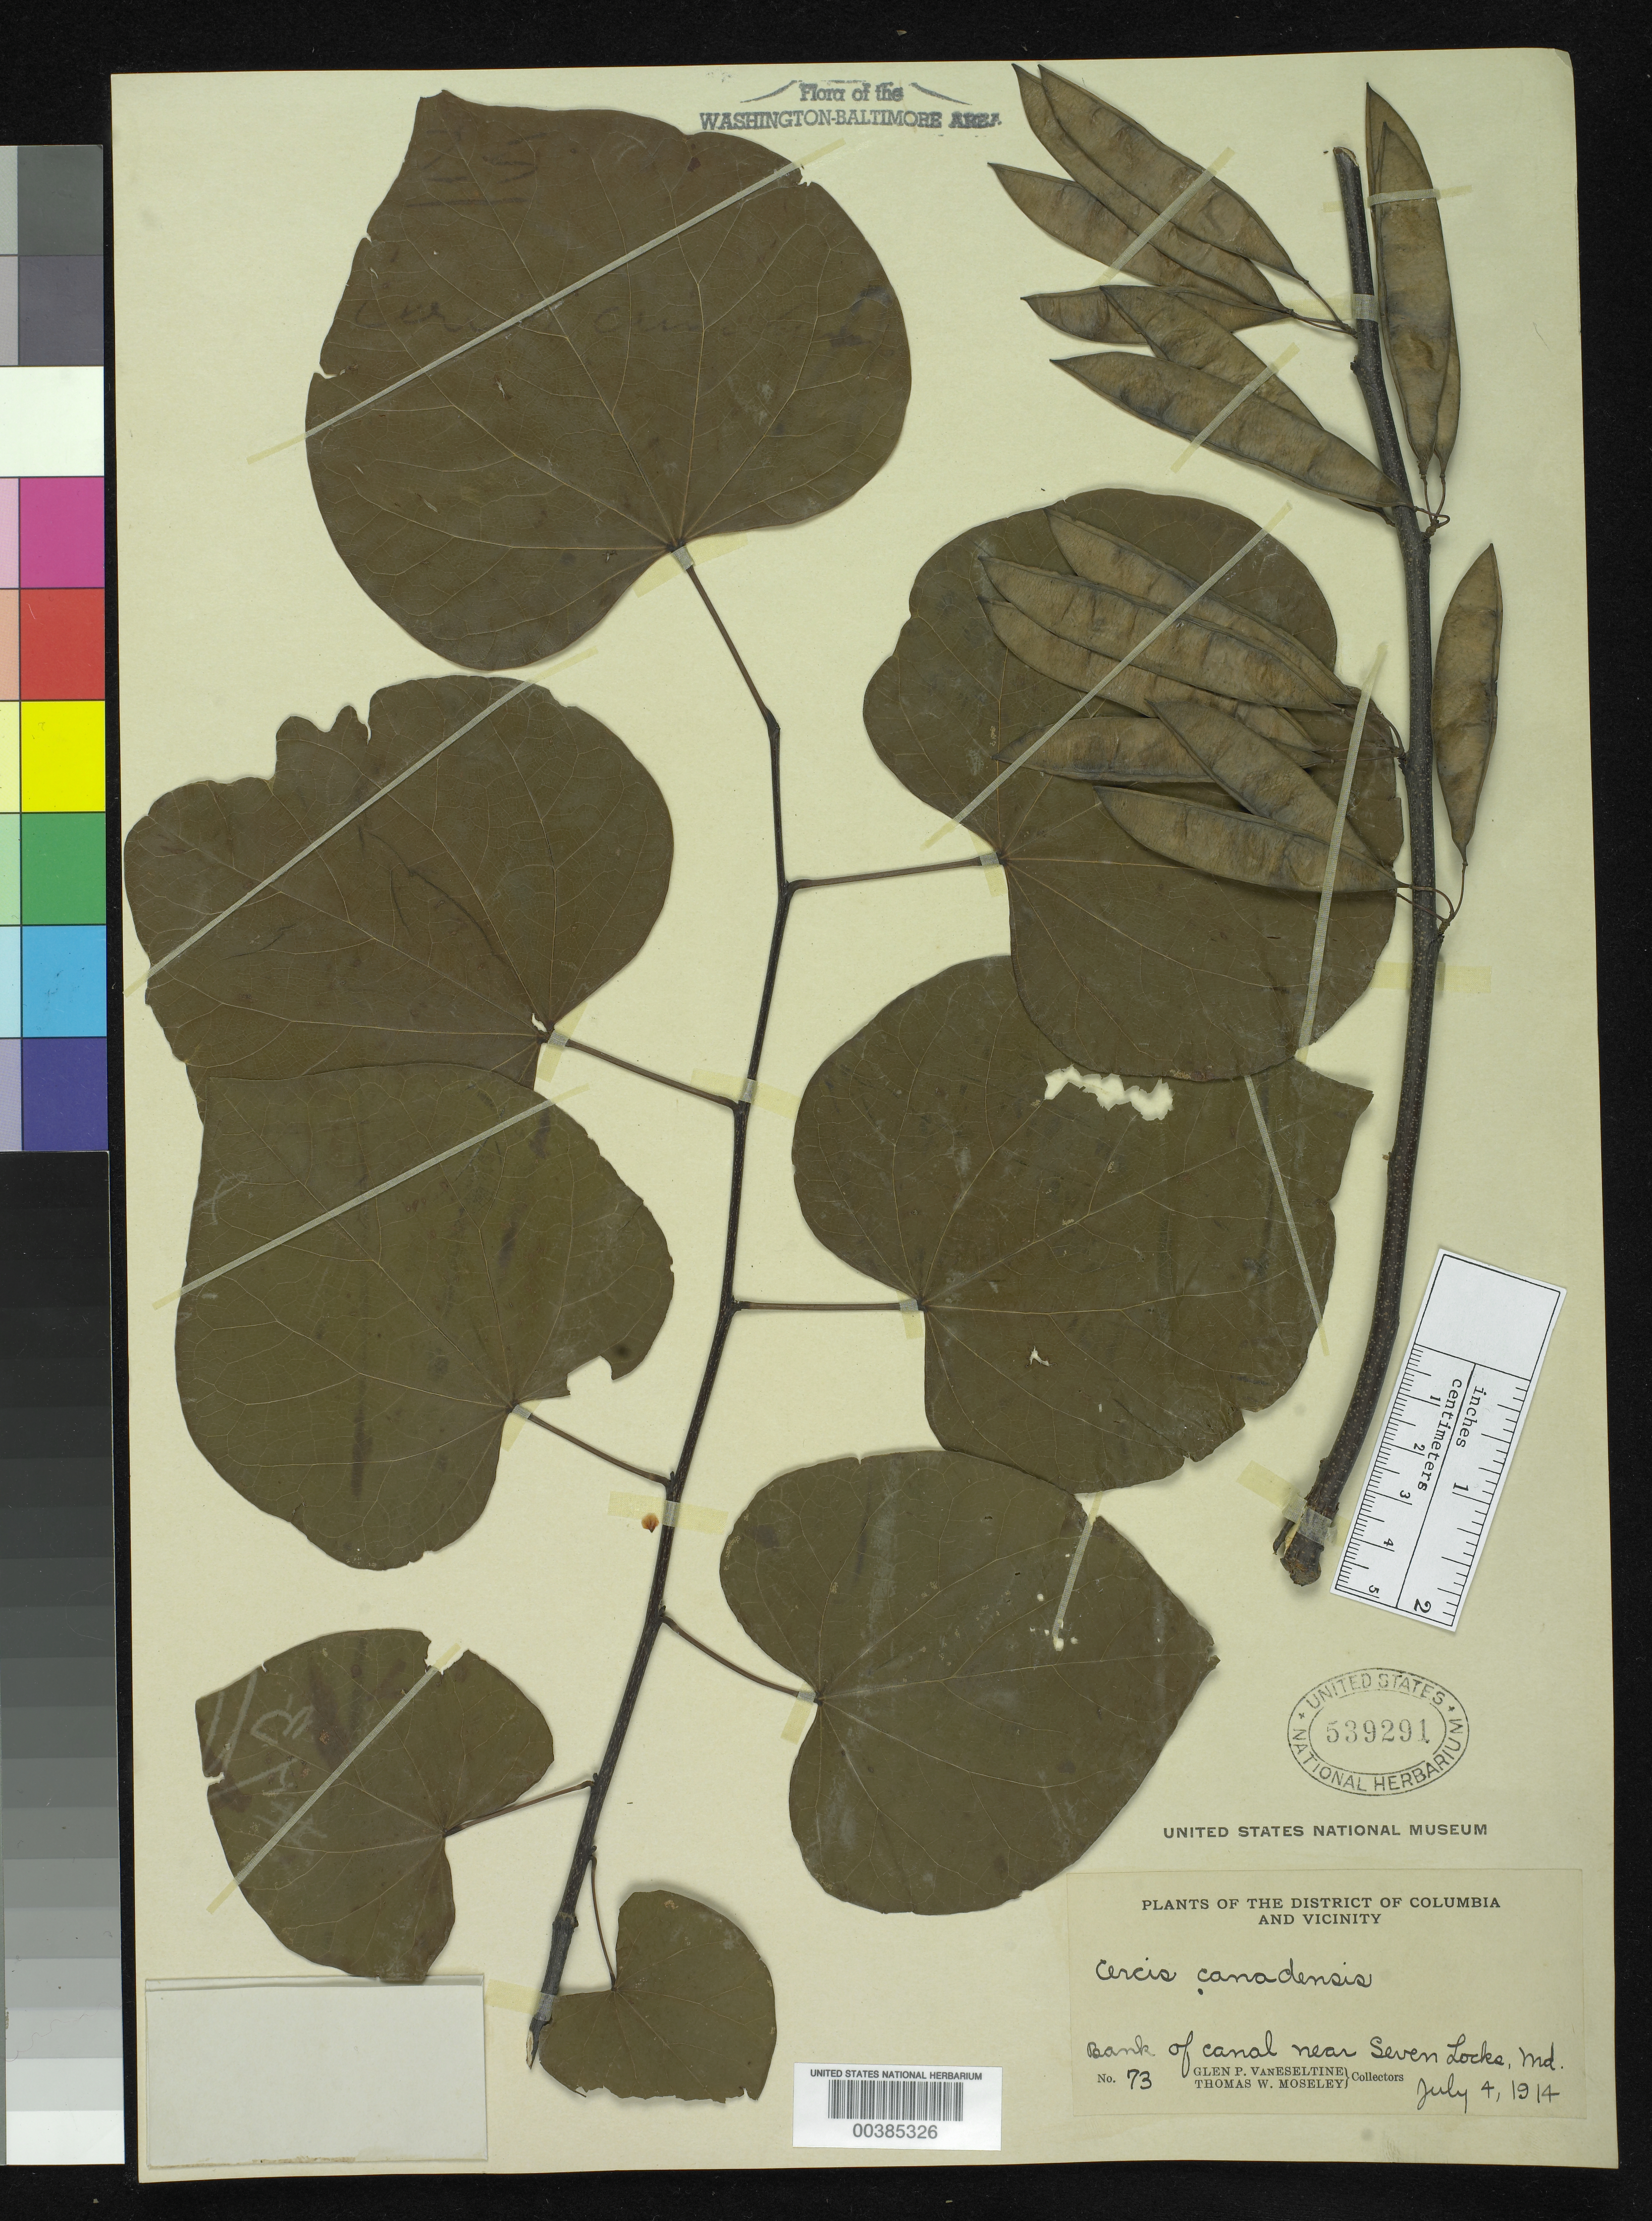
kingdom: Plantae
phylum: Tracheophyta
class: Magnoliopsida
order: Fabales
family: Fabaceae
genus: Cercis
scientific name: Cercis canadensis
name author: L.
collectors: G. P. Van Eseltine & T. Moseley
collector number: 73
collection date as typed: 04 Jul 1914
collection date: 1914-07-04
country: United States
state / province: Maryland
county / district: Montgomery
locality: Near Seven Locks C. & O. Canal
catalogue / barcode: US 539291